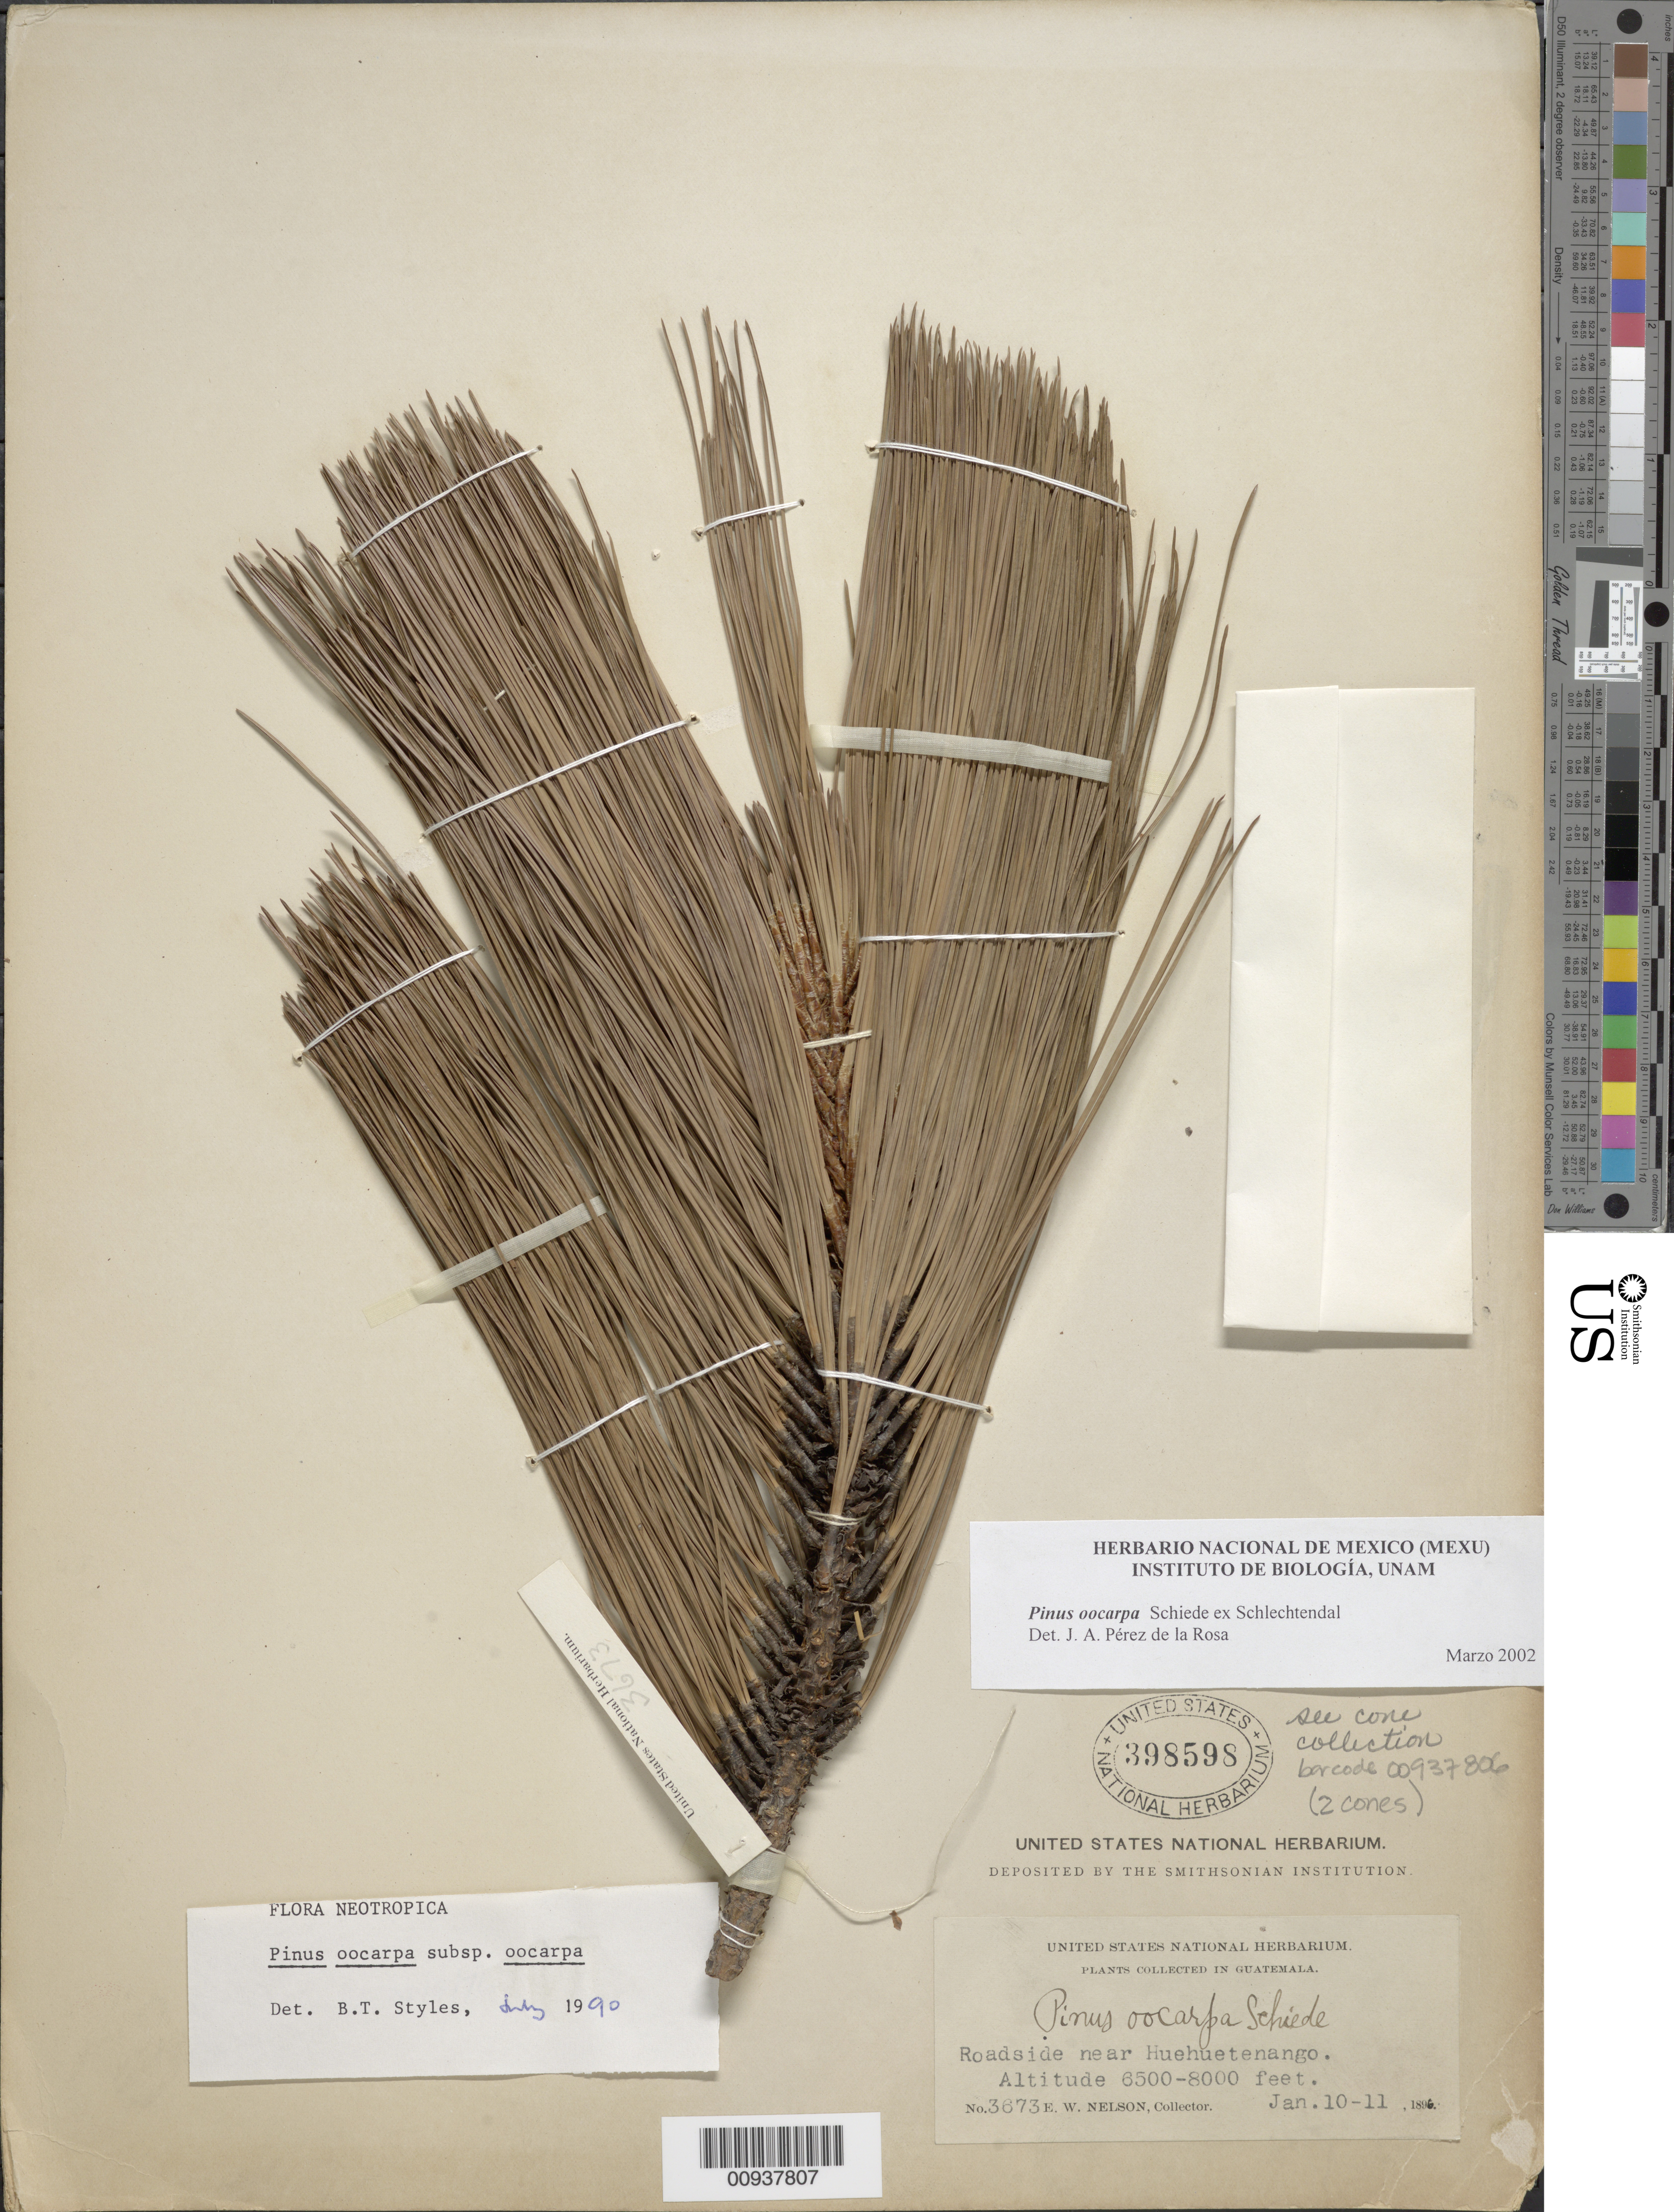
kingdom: Plantae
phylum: Tracheophyta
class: Pinopsida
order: Pinales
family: Pinaceae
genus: Pinus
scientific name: Pinus oocarpa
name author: Schiede ex Schltdl.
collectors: E. W. Nelson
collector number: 3673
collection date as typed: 10 Jan 1896 to 11 Jan 1896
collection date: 1896-01-10/1896-01-11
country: Guatemala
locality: Roadside near Huehuetenango.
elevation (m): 1981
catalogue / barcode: US 398598